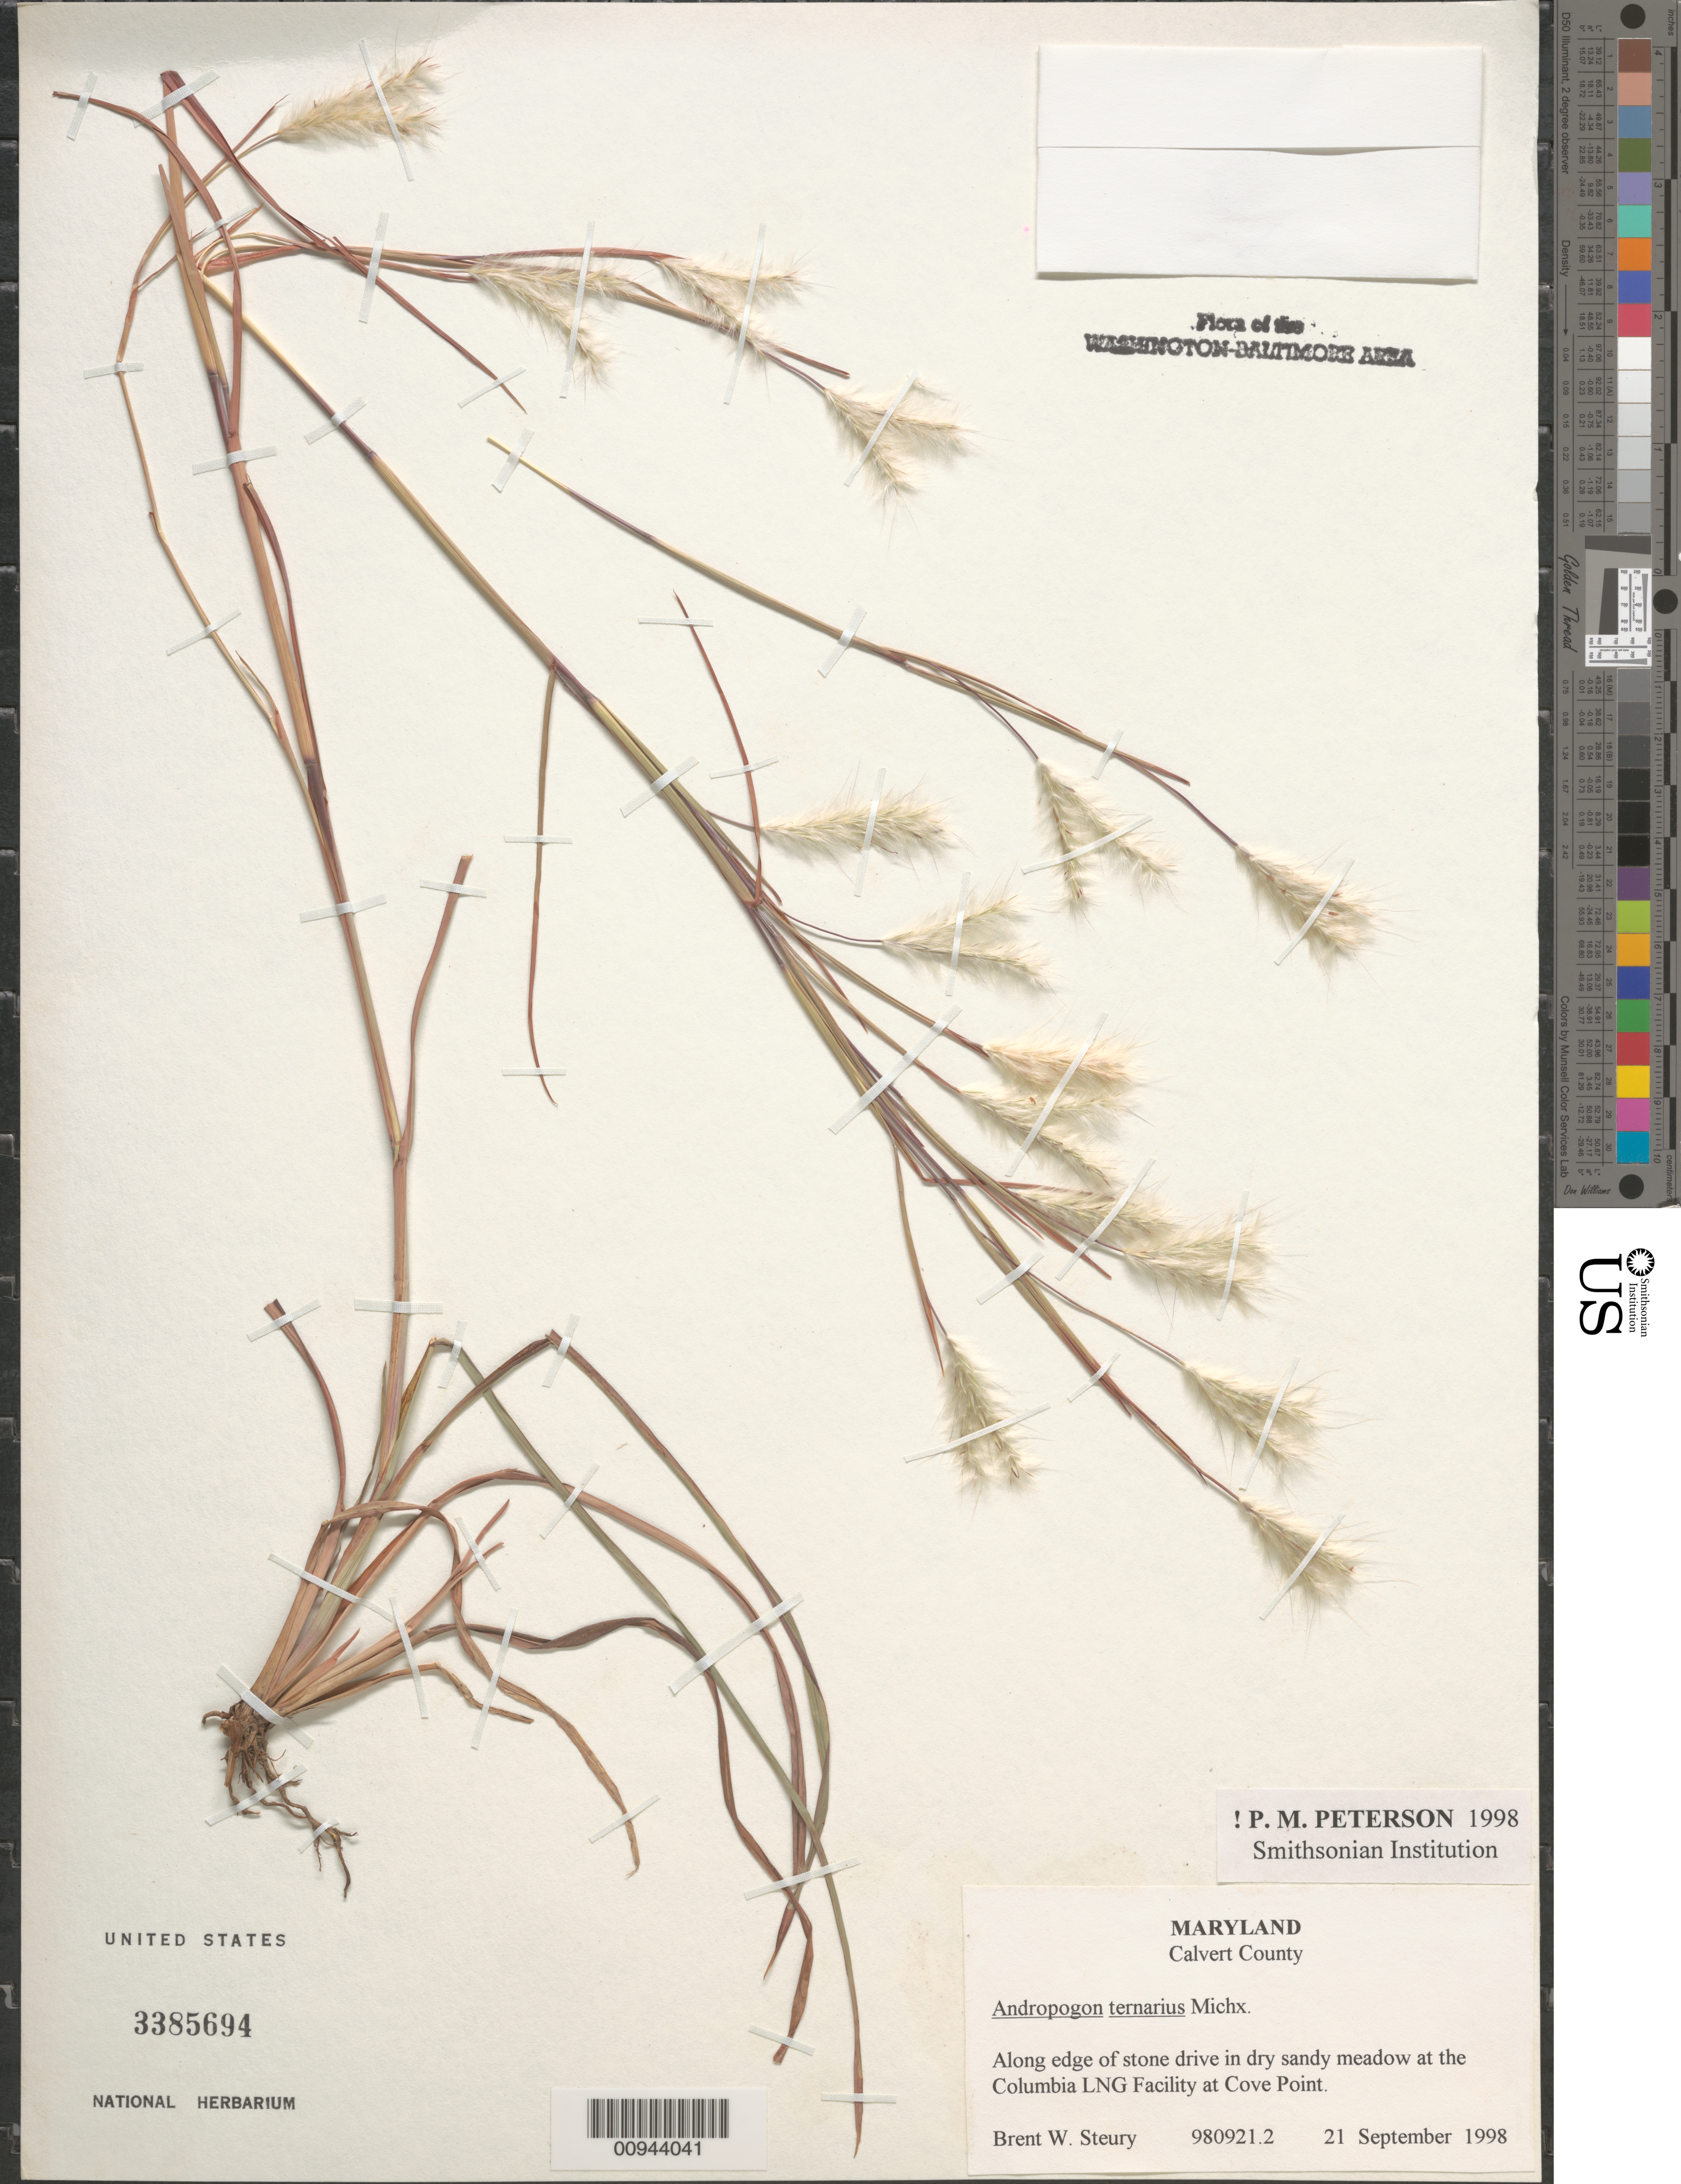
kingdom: Plantae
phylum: Tracheophyta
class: Liliopsida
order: Poales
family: Poaceae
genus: Andropogon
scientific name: Andropogon ternarius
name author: Michx.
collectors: B. Steury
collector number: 980921.2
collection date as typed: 21 Sep 1998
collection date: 1998-09-21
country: United States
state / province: Maryland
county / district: Calvert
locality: Columbia LNG Facility at Cove Point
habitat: along edge of stone drive in dry sandy meadow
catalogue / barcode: US 3385694